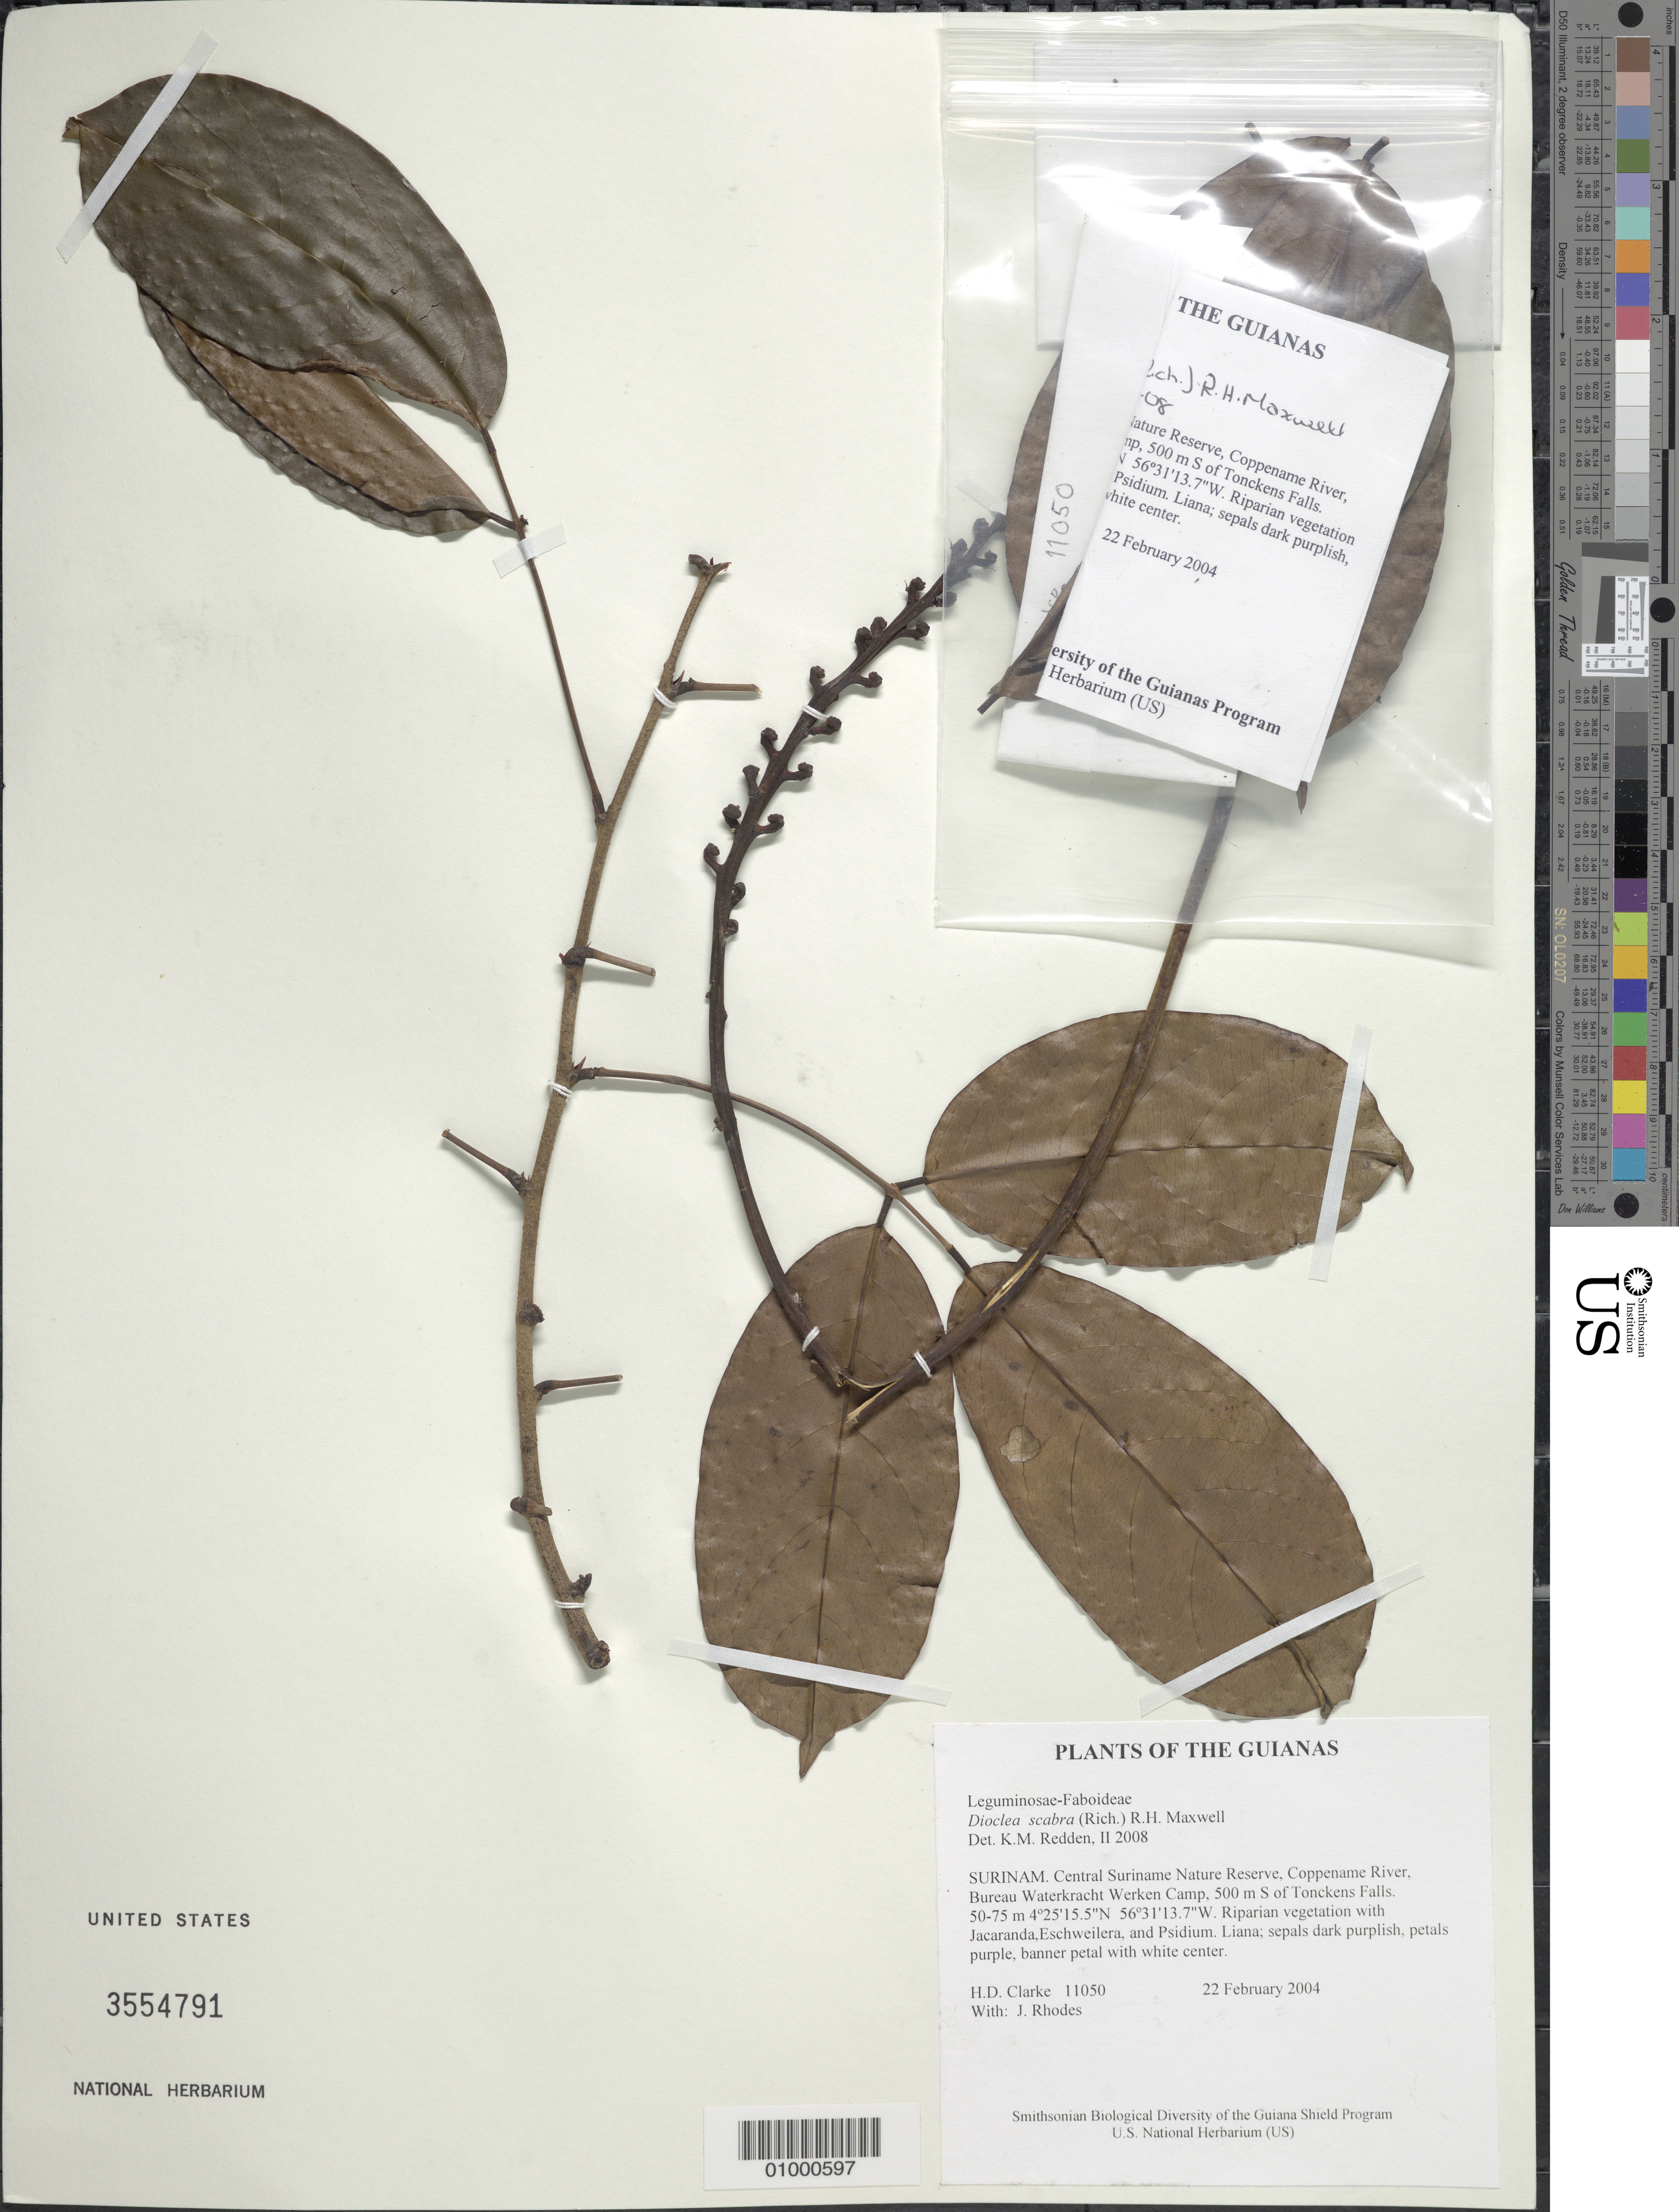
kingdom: Plantae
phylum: Tracheophyta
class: Magnoliopsida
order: Fabales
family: Fabaceae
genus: Macropsychanthus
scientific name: Macropsychanthus scaber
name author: (Rich.) L.P. Queiroz & Snak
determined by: Strong, Mark T., (BOT), Smithsonian Institution - National Museum of Natural History (UNITED STATES)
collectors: H. D. Clarke & J. Rhodes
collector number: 11050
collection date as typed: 22 February 2004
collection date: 2004-02-22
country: Suriname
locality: Central Suriname Nature Reserve, Coppename River, Bureau Waterkracht Werken Camp, 500 m S of Tonckens Falls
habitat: Riparian vegetation with Jacaranda,Eschweilera, and Psidium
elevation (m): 50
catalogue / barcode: US 3554791